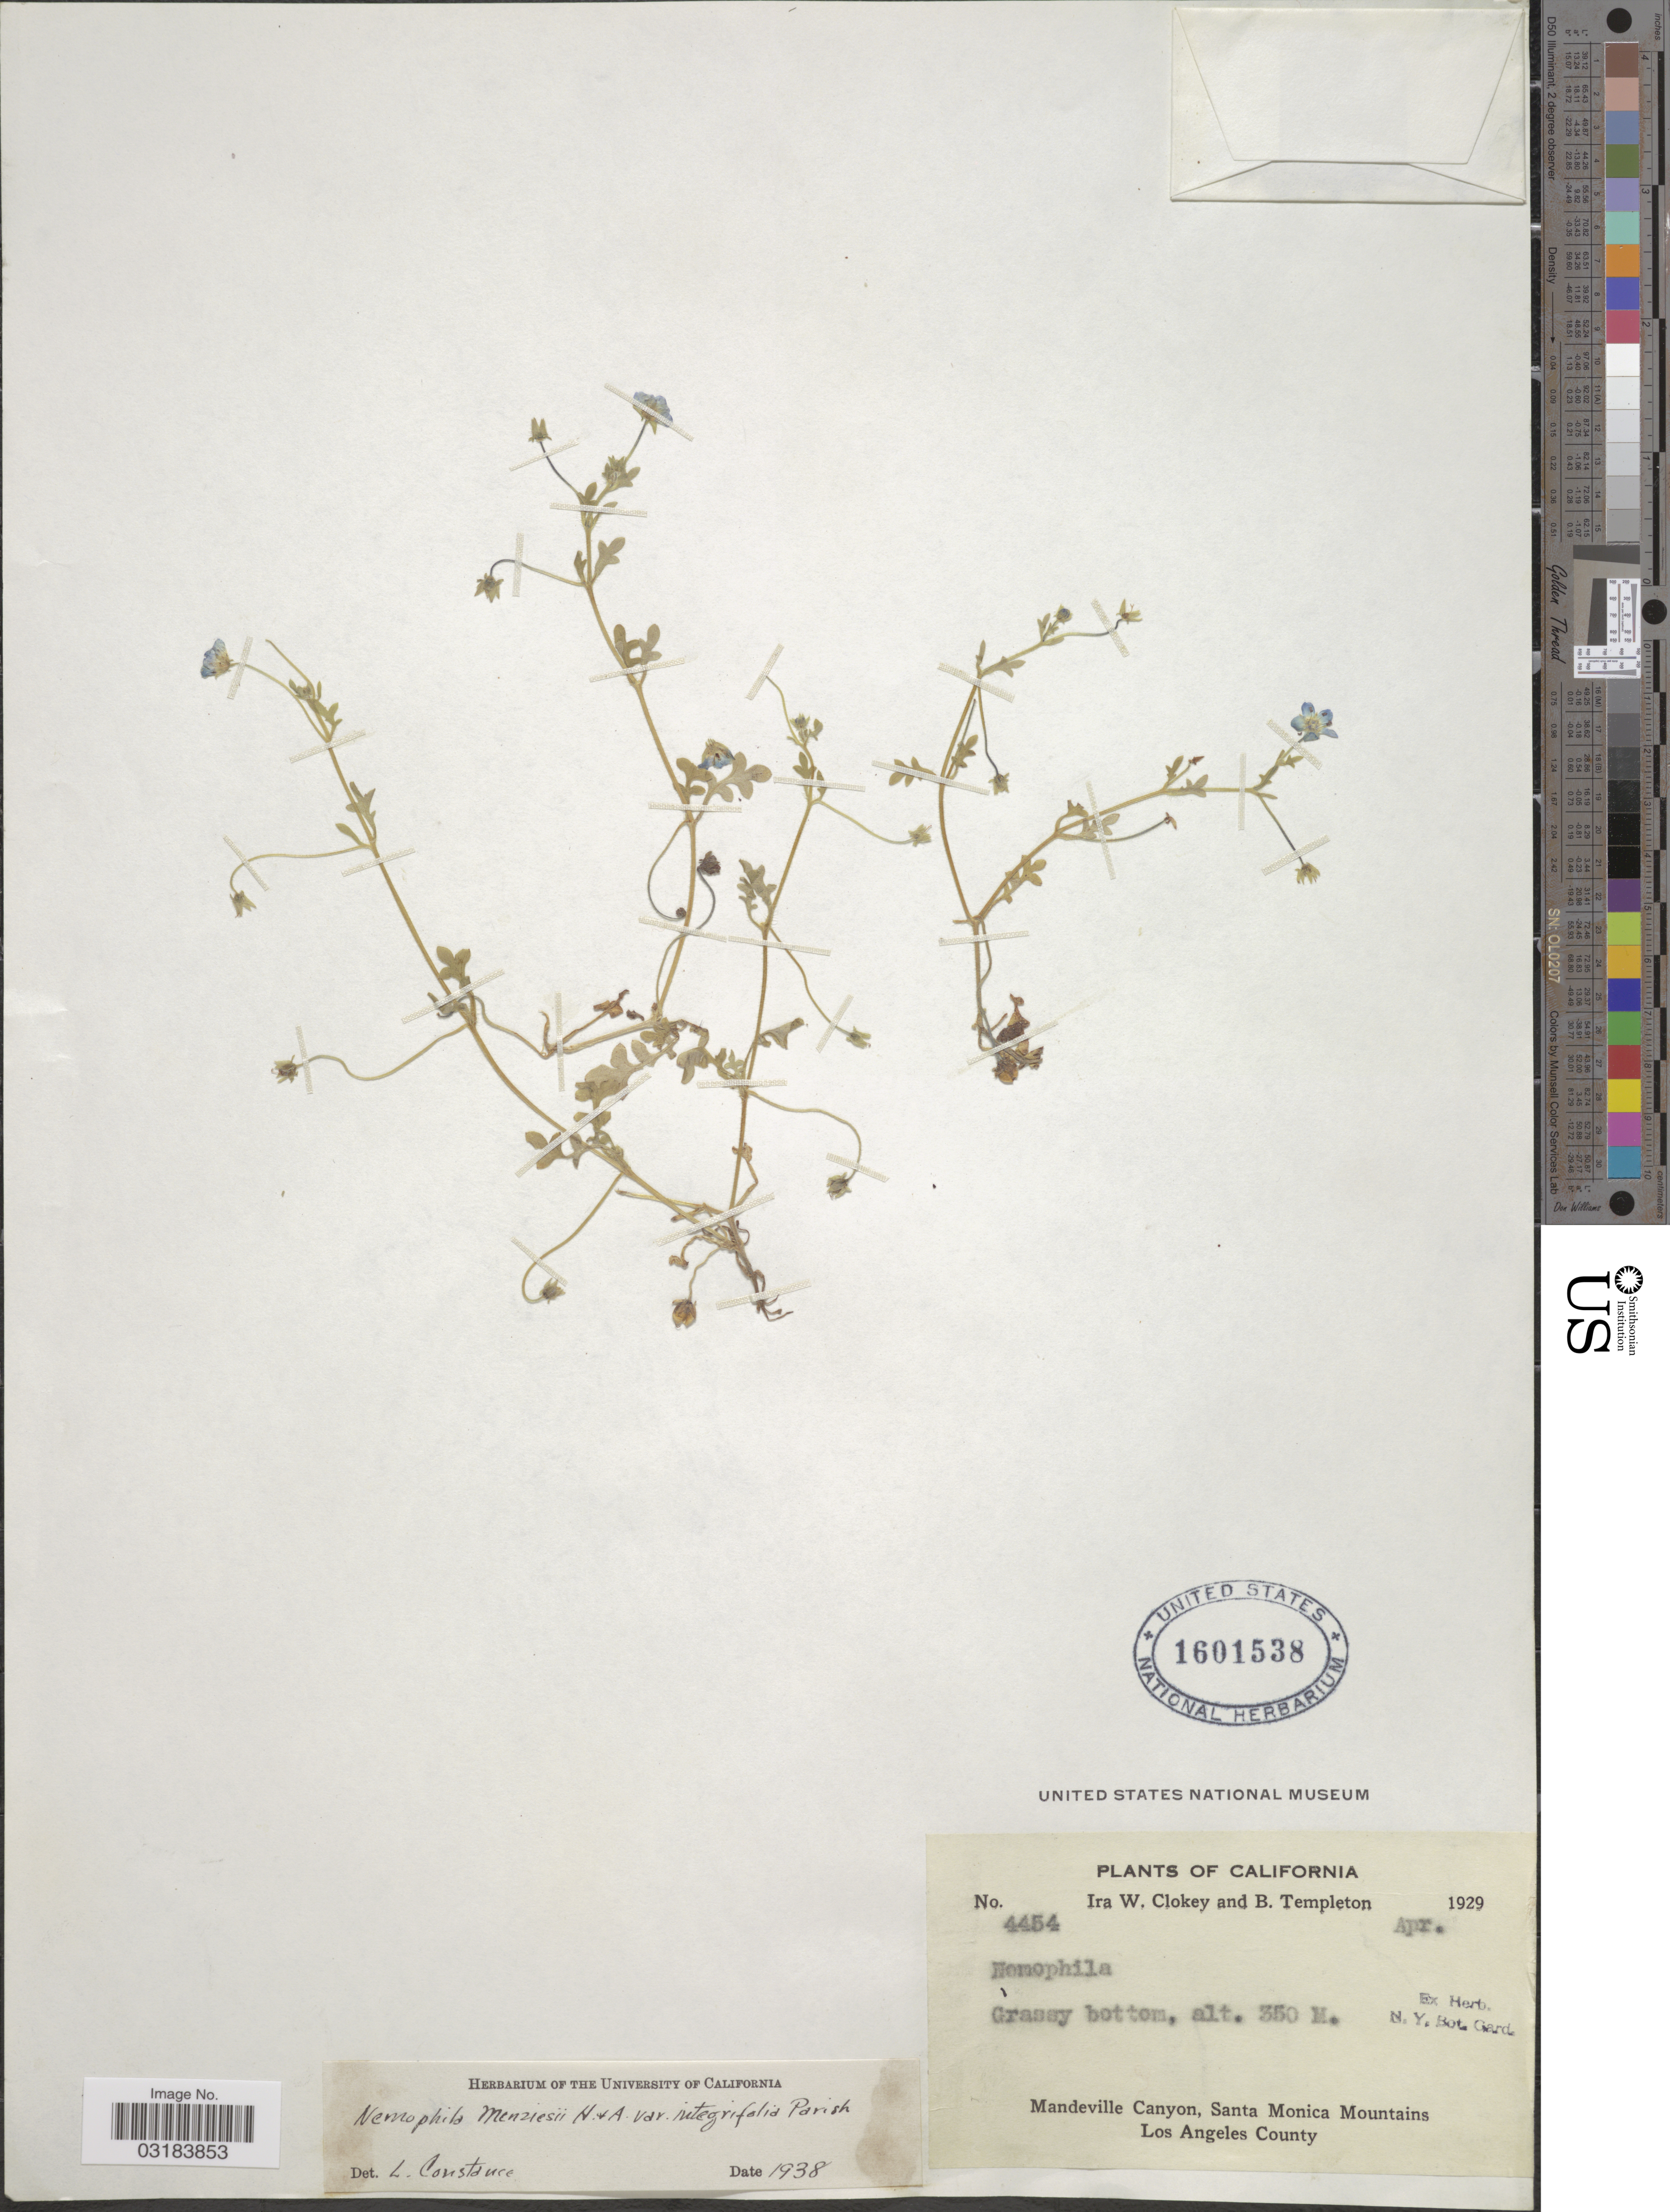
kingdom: Plantae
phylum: Tracheophyta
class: Magnoliopsida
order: Boraginales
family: Hydrophyllaceae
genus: Nemophila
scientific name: Nemophila menziesii var. integrifolia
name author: Hook. & Arn.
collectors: I. W. Clokey & B. Templeton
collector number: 4454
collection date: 1929-04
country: United States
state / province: California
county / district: Los Angeles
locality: Mandeville Canyon, Santa Monica Mountains. Los Angeles County.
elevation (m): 350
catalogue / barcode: US 1601538